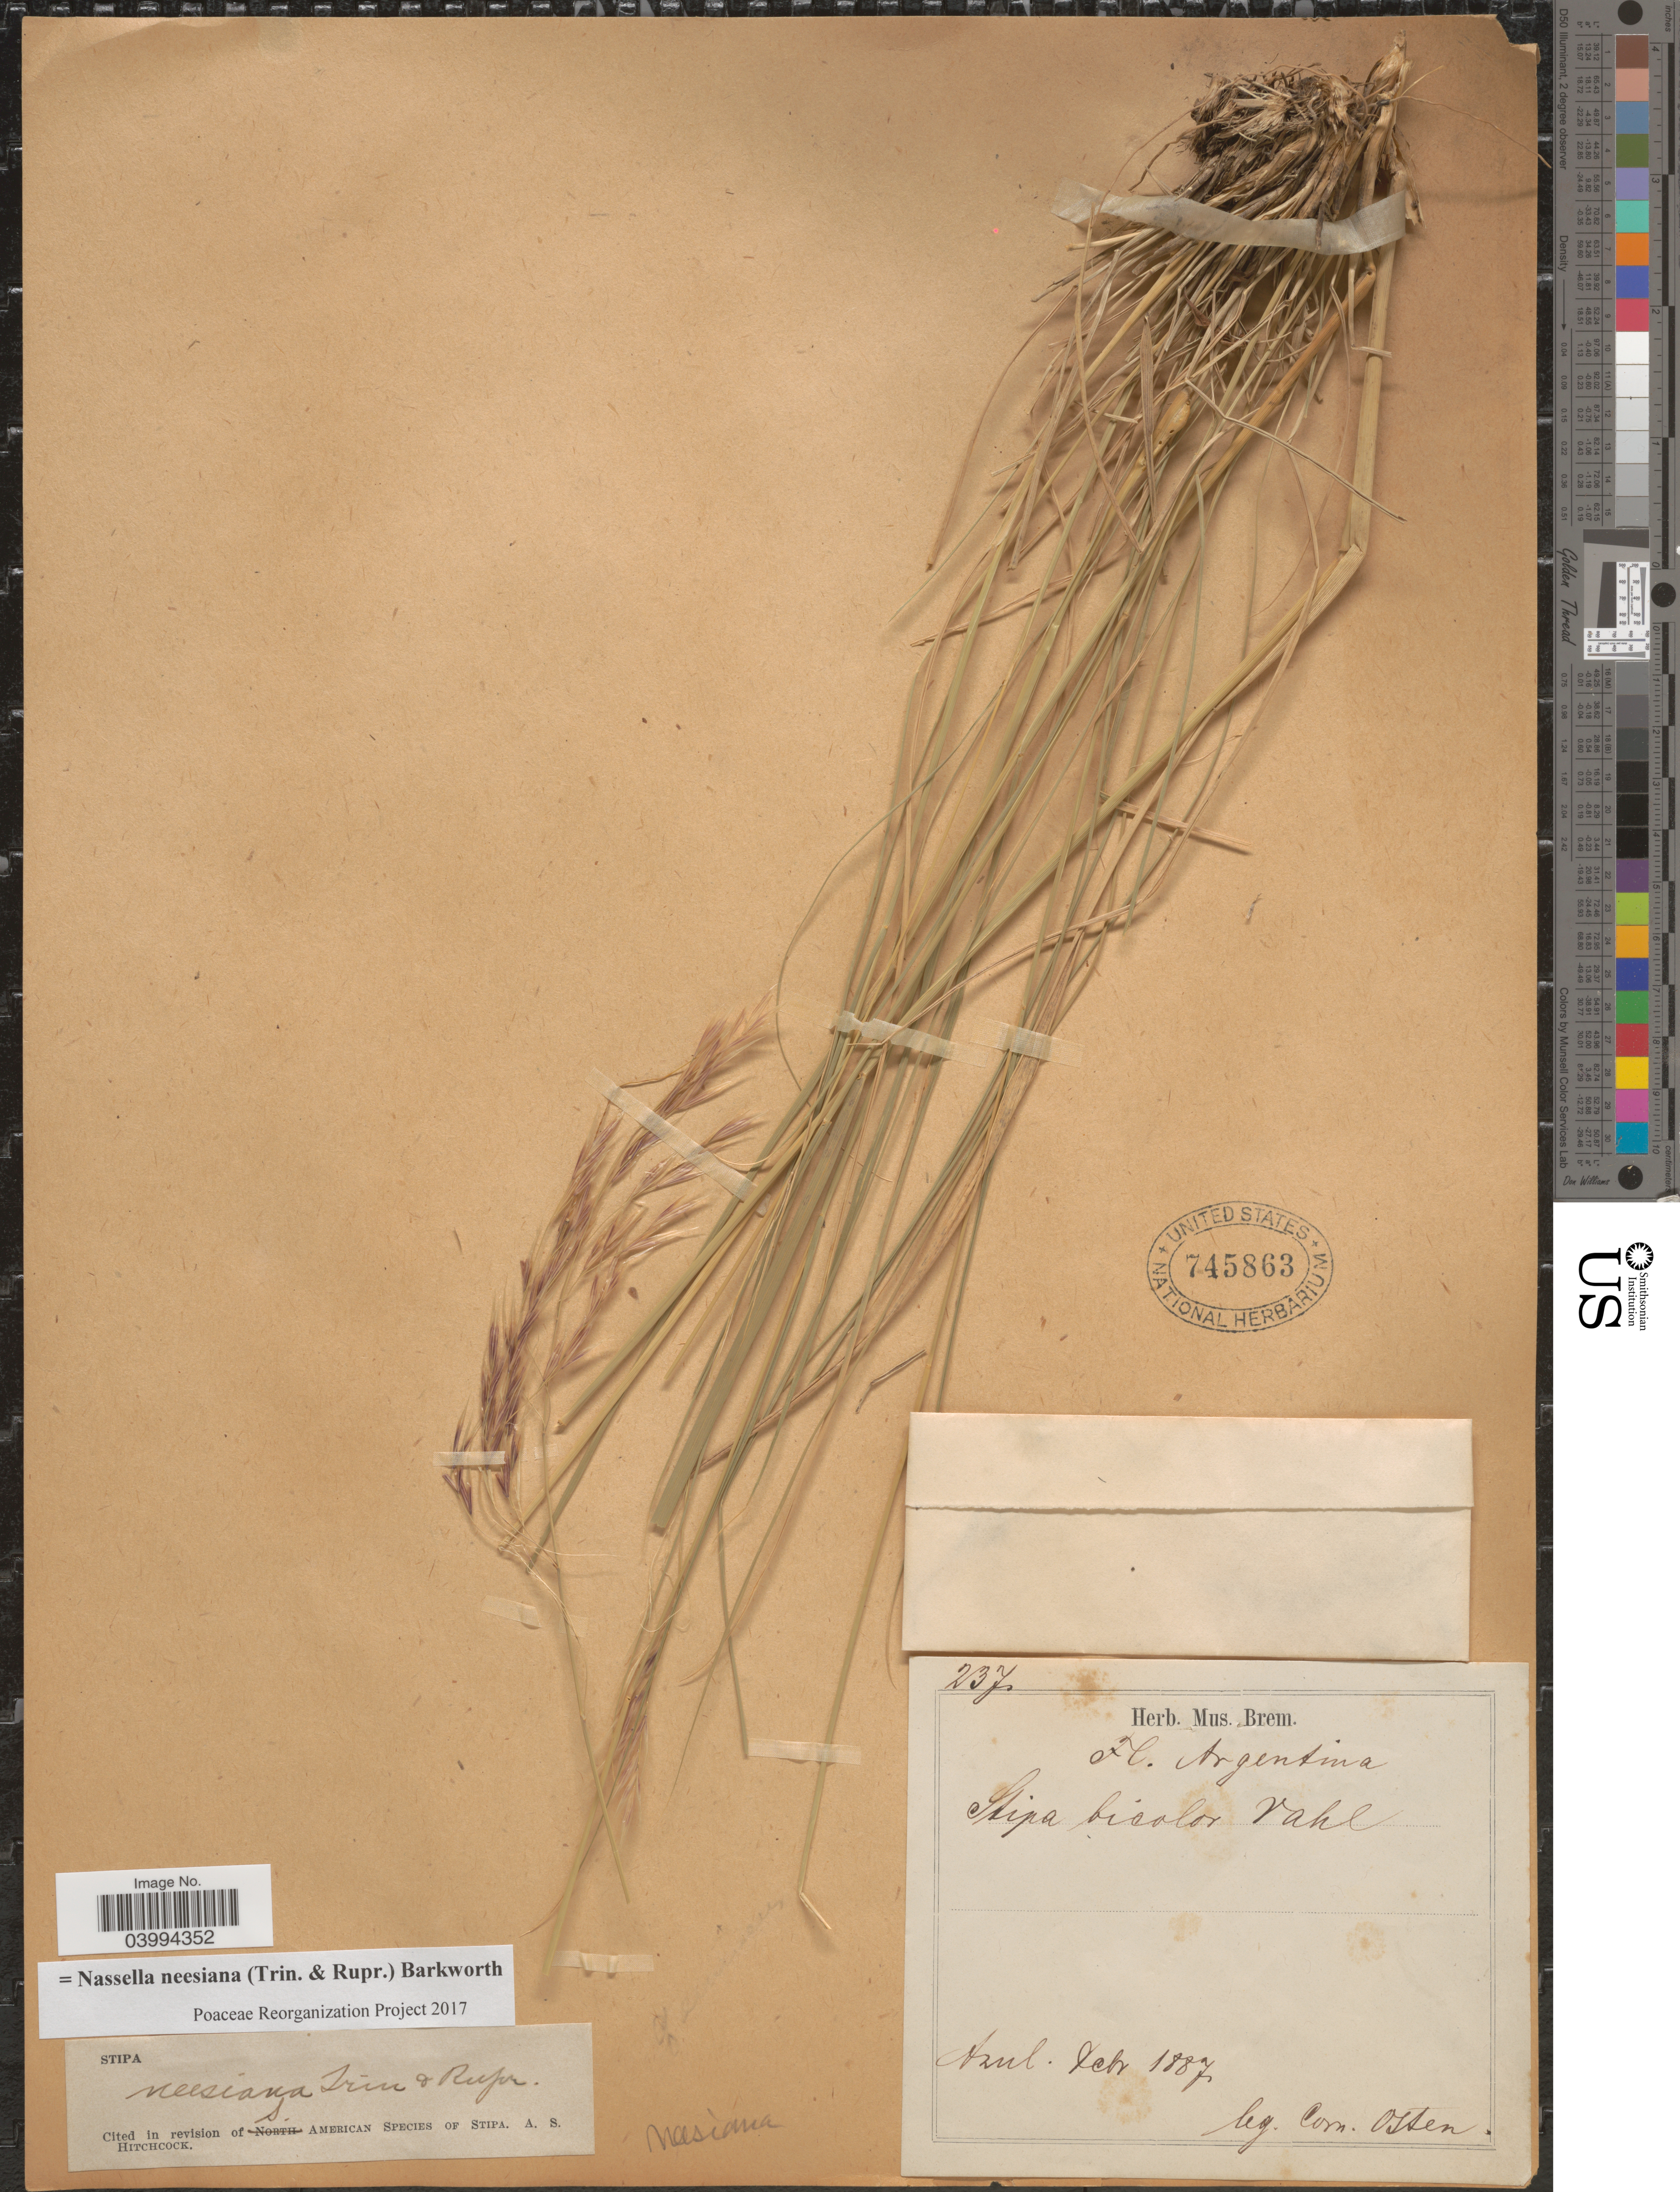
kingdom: Plantae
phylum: Tracheophyta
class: Liliopsida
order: Poales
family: Poaceae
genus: Nassella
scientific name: Nassella neesiana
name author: (Trin. & Rupr.) Barkworth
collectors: C. Osten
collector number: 237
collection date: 1887-10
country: Argentina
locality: Azul.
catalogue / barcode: US 745863